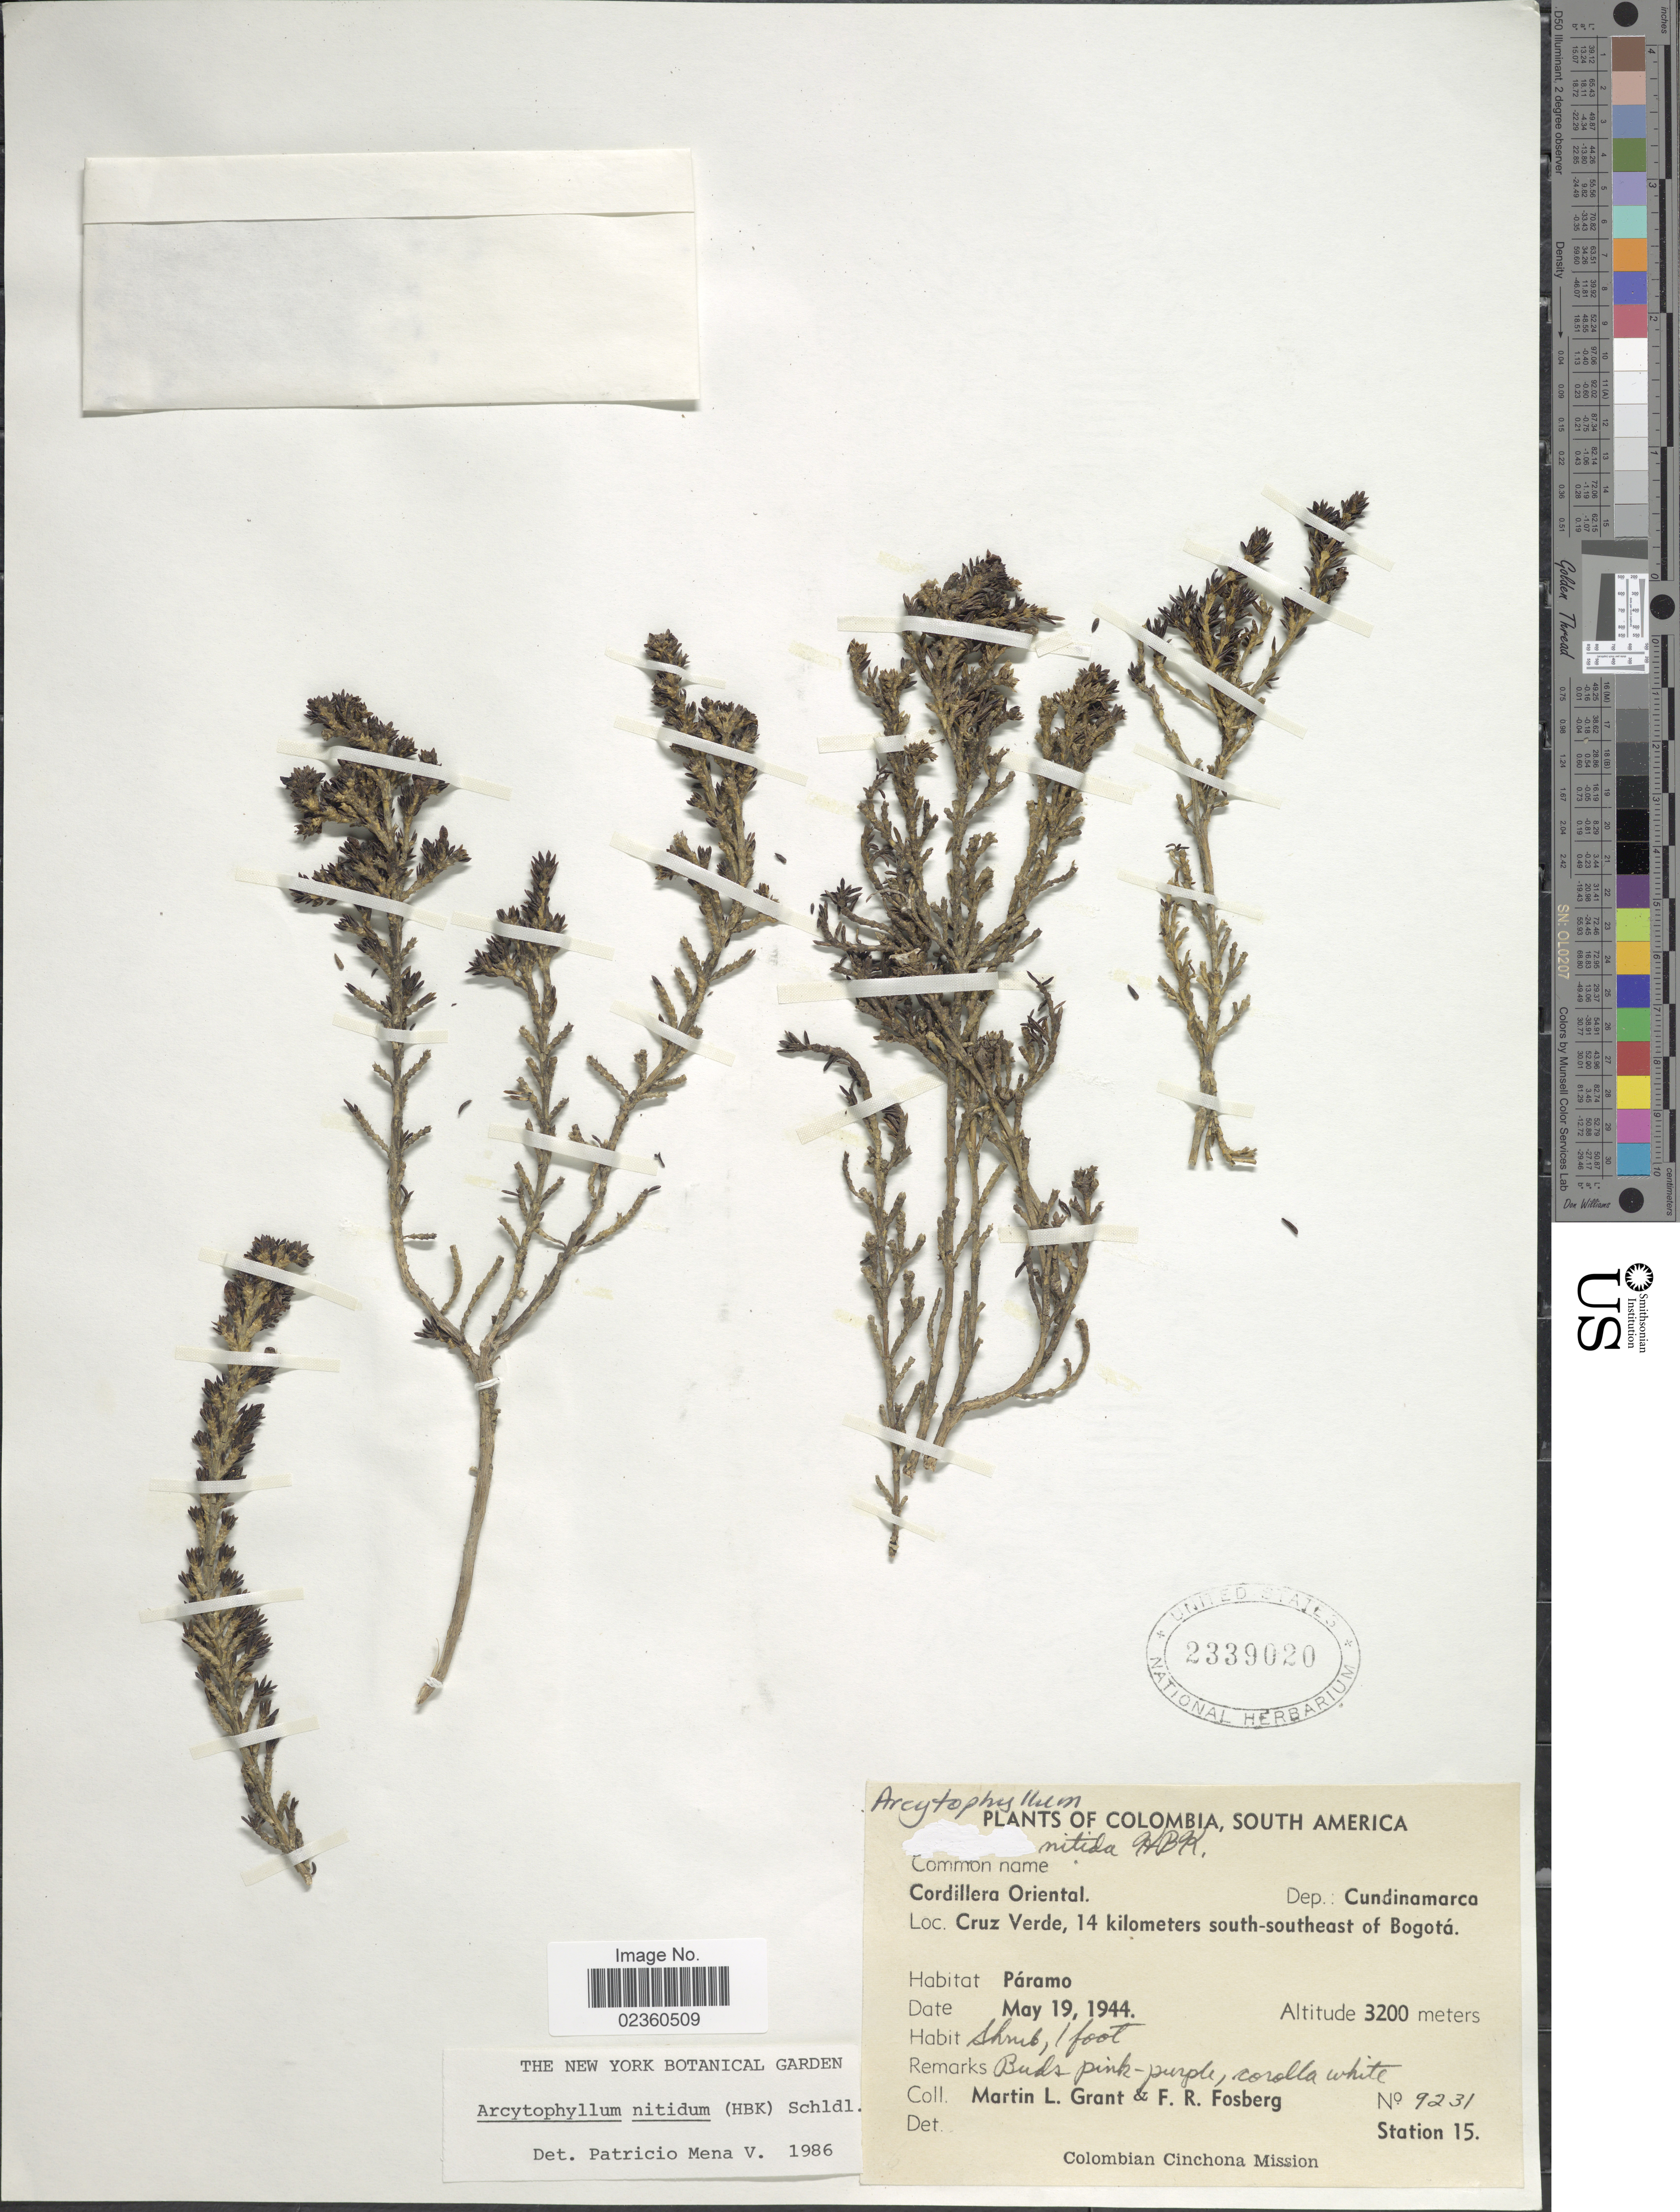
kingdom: Plantae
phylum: Tracheophyta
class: Magnoliopsida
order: Gentianales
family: Rubiaceae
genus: Arcytophyllum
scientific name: Arcytophyllum nitidum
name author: (Kunth) Schltdl.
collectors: M. L. Grant & F. R. Fosberg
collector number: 9231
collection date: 1944-05-19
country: Colombia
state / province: Cundinamarca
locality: Cordillera Oriental, Dept Cundinamarca, Cruz Verde, 14 kilometers south-soitheast of Bogotá, Páramo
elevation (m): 3200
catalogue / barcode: US 2339020